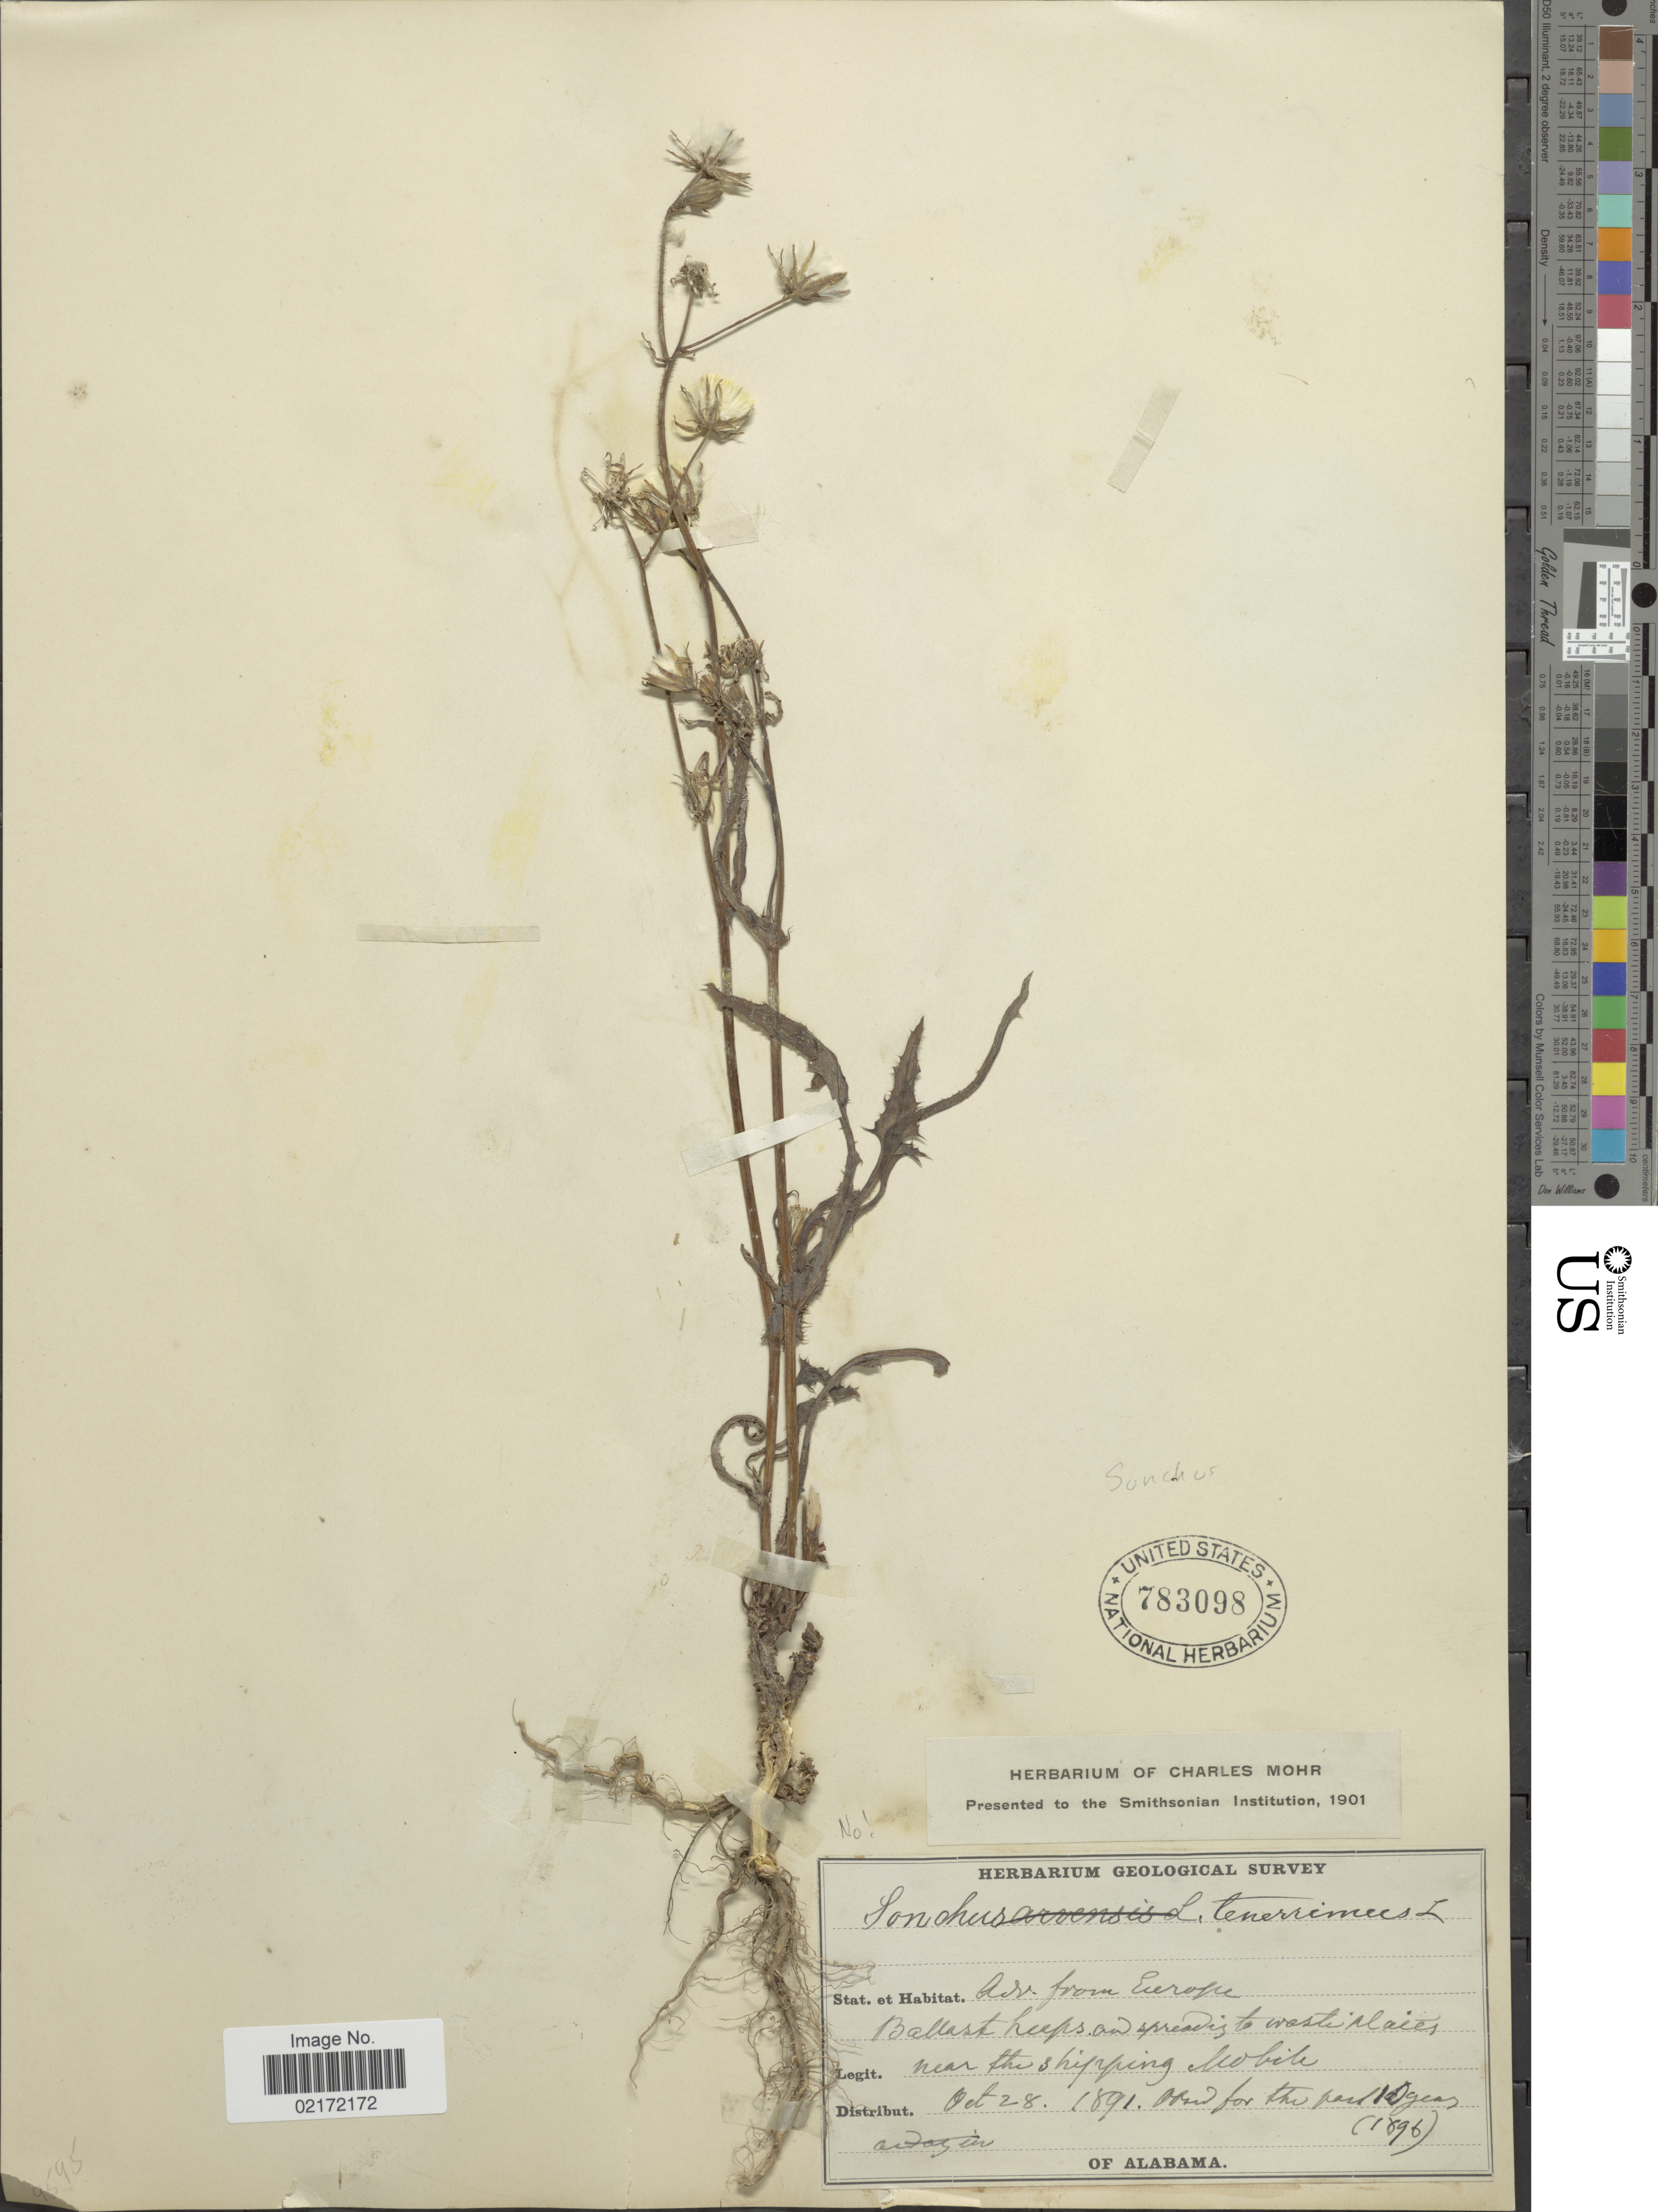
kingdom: Plantae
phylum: Tracheophyta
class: Magnoliopsida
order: Asterales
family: Asteraceae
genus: Sonchus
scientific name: Sonchus tenerrimus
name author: L.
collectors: Herb. Geological Survey of Ala.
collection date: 1891-10-28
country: United States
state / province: Alabama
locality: Ballast Leeps and spreading to waste places near the shipping Mobile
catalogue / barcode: US 783098